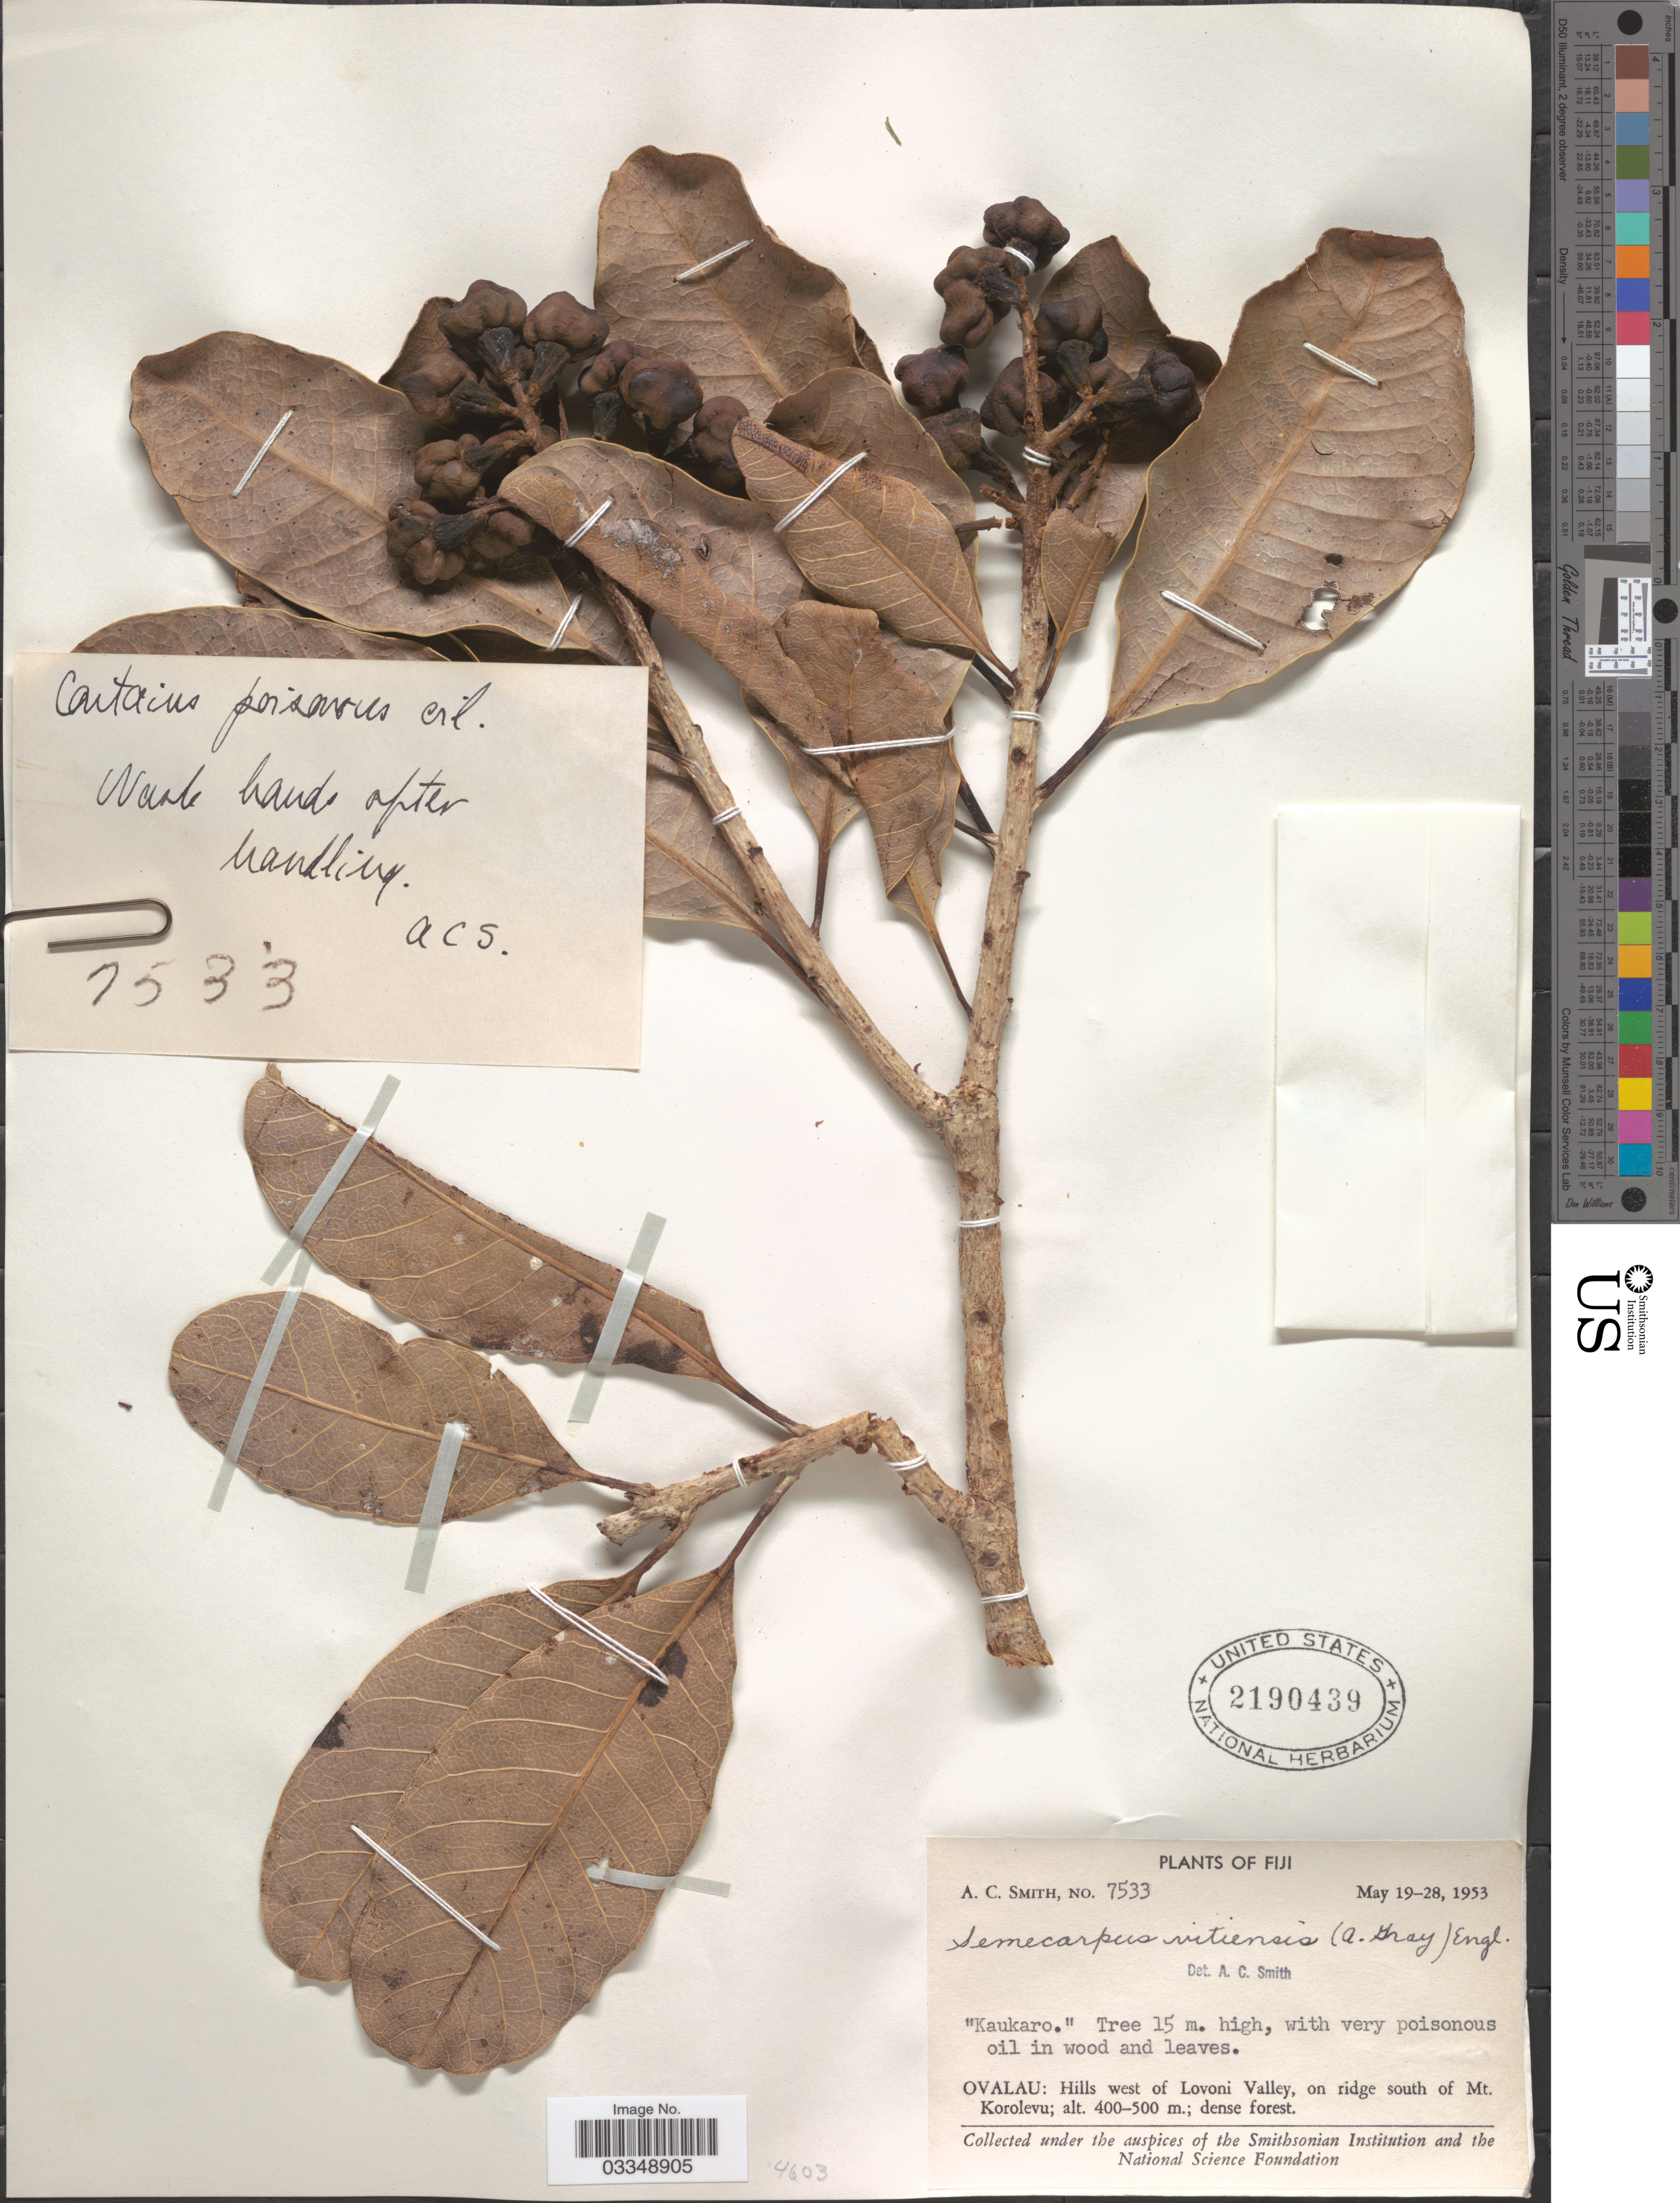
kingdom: Plantae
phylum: Tracheophyta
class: Magnoliopsida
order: Sapindales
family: Anacardiaceae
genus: Semecarpus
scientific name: Semecarpus vitiensis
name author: (A. Gray) Engl.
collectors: A. C. Smith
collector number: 7533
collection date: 1953-05-19/1953-05-28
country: Fiji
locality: Ovalau: Hills west of Lovoni Valley, on ridge south of Mt. Korolevu.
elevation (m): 400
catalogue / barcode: US 2190439